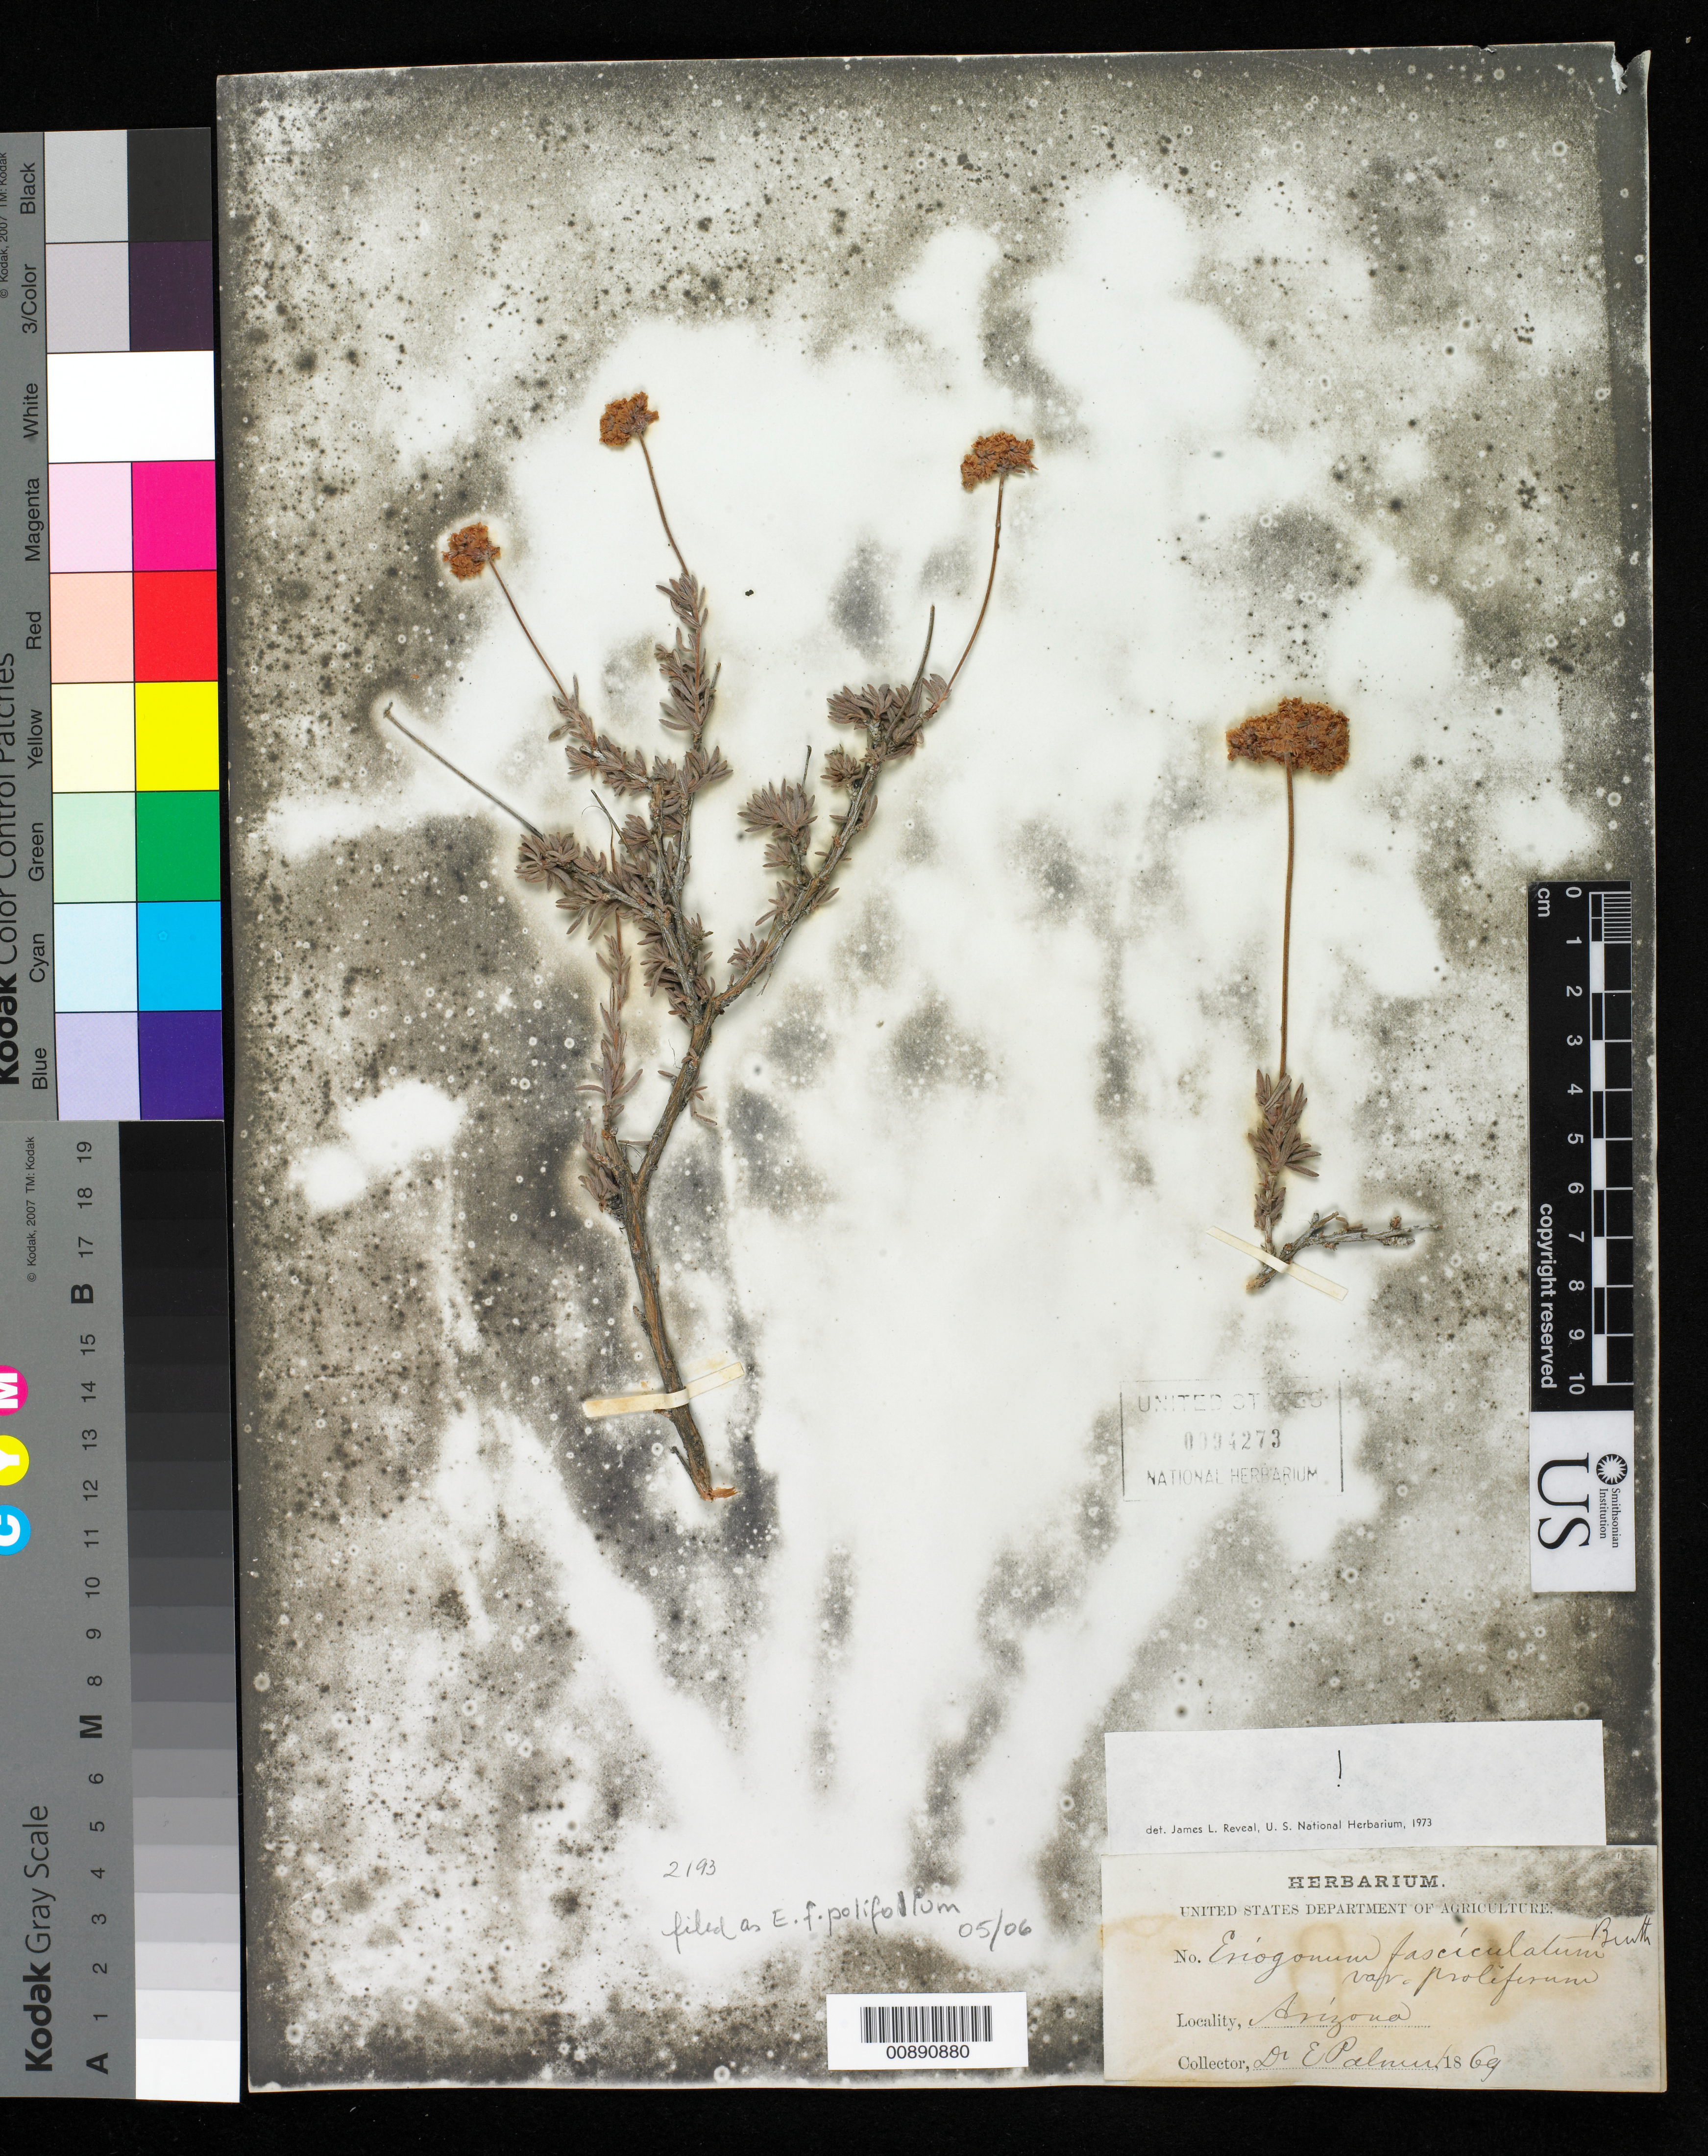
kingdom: Plantae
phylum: Tracheophyta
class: Magnoliopsida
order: Caryophyllales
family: Polygonaceae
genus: Eriogonum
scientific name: Eriogonum fasciculatum var. polifolium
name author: (Benth.) Torr. & A. Gray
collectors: E. Palmer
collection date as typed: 1869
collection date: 1869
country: United States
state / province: Arizona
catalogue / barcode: US 94273